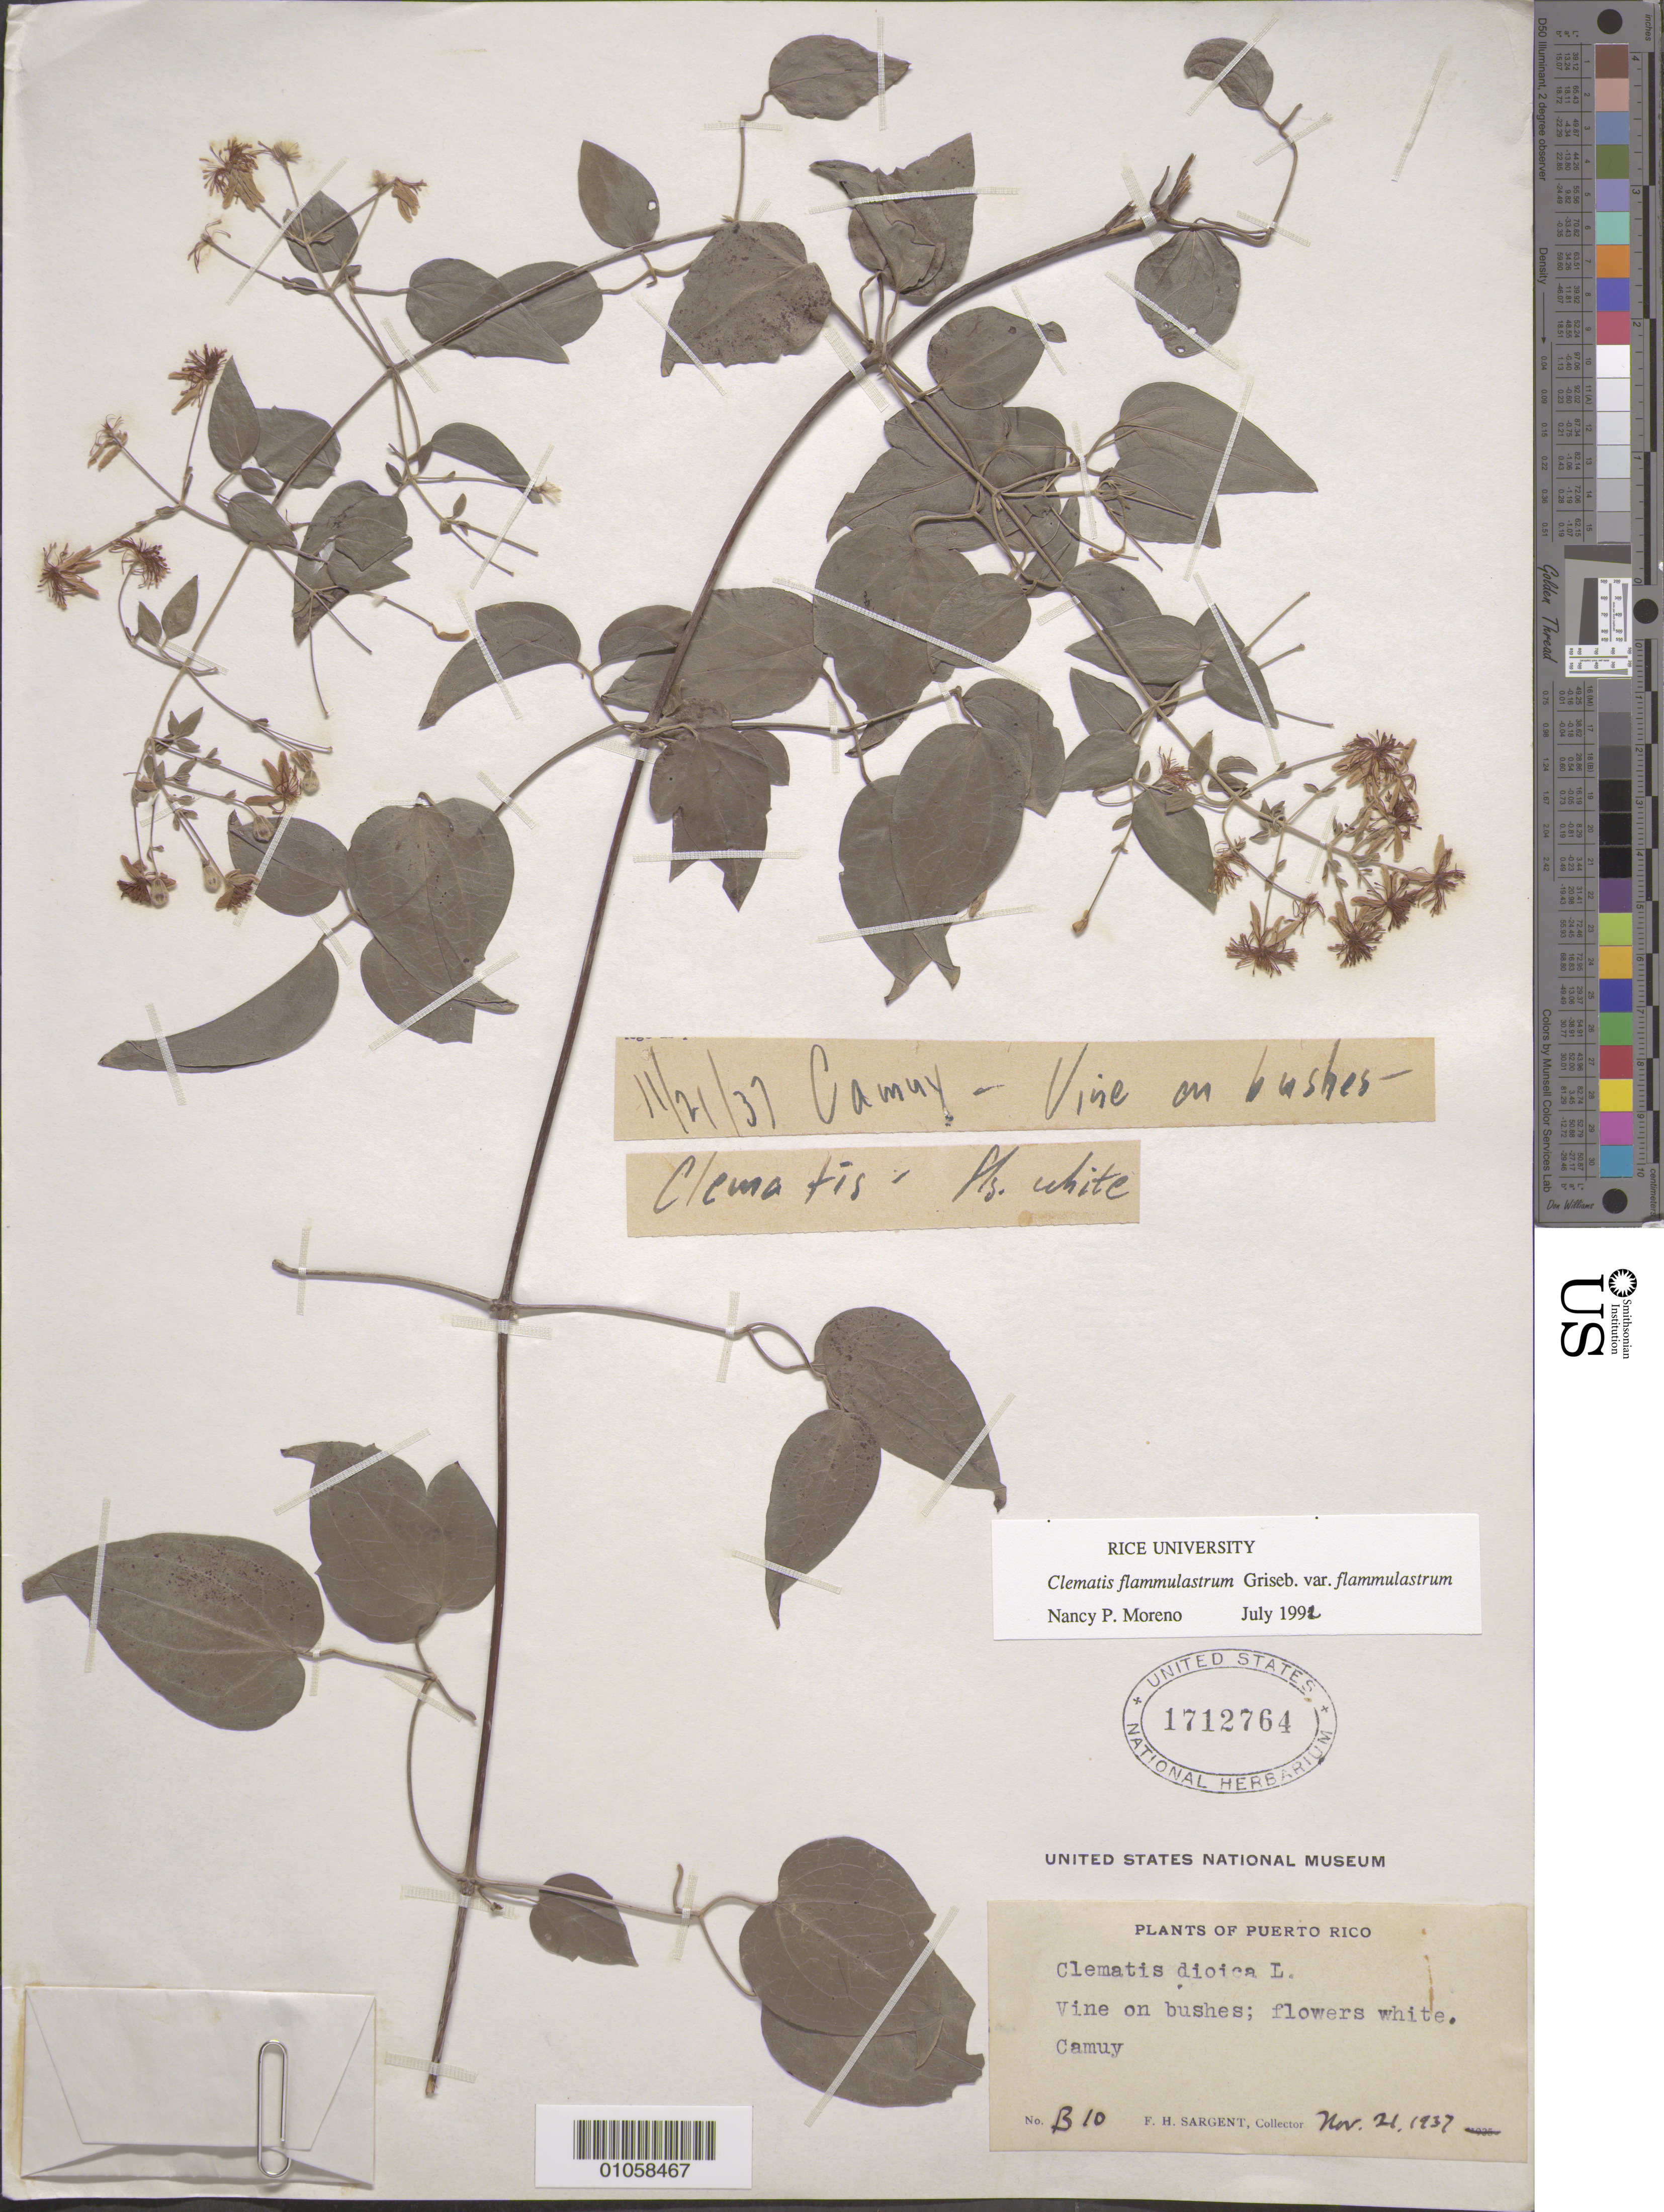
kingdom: Plantae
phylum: Tracheophyta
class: Magnoliopsida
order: Ranunculales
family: Ranunculaceae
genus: Clematis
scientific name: Clematis flammulastrum var. flammulastrum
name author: Griseb.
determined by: Moreno, N. P.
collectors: F. H. Sargent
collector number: B10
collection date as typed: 21 Nov 1937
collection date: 1937-11-21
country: Puerto Rico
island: Puerto Rico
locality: Camuy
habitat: On bushes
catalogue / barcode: US 1712764